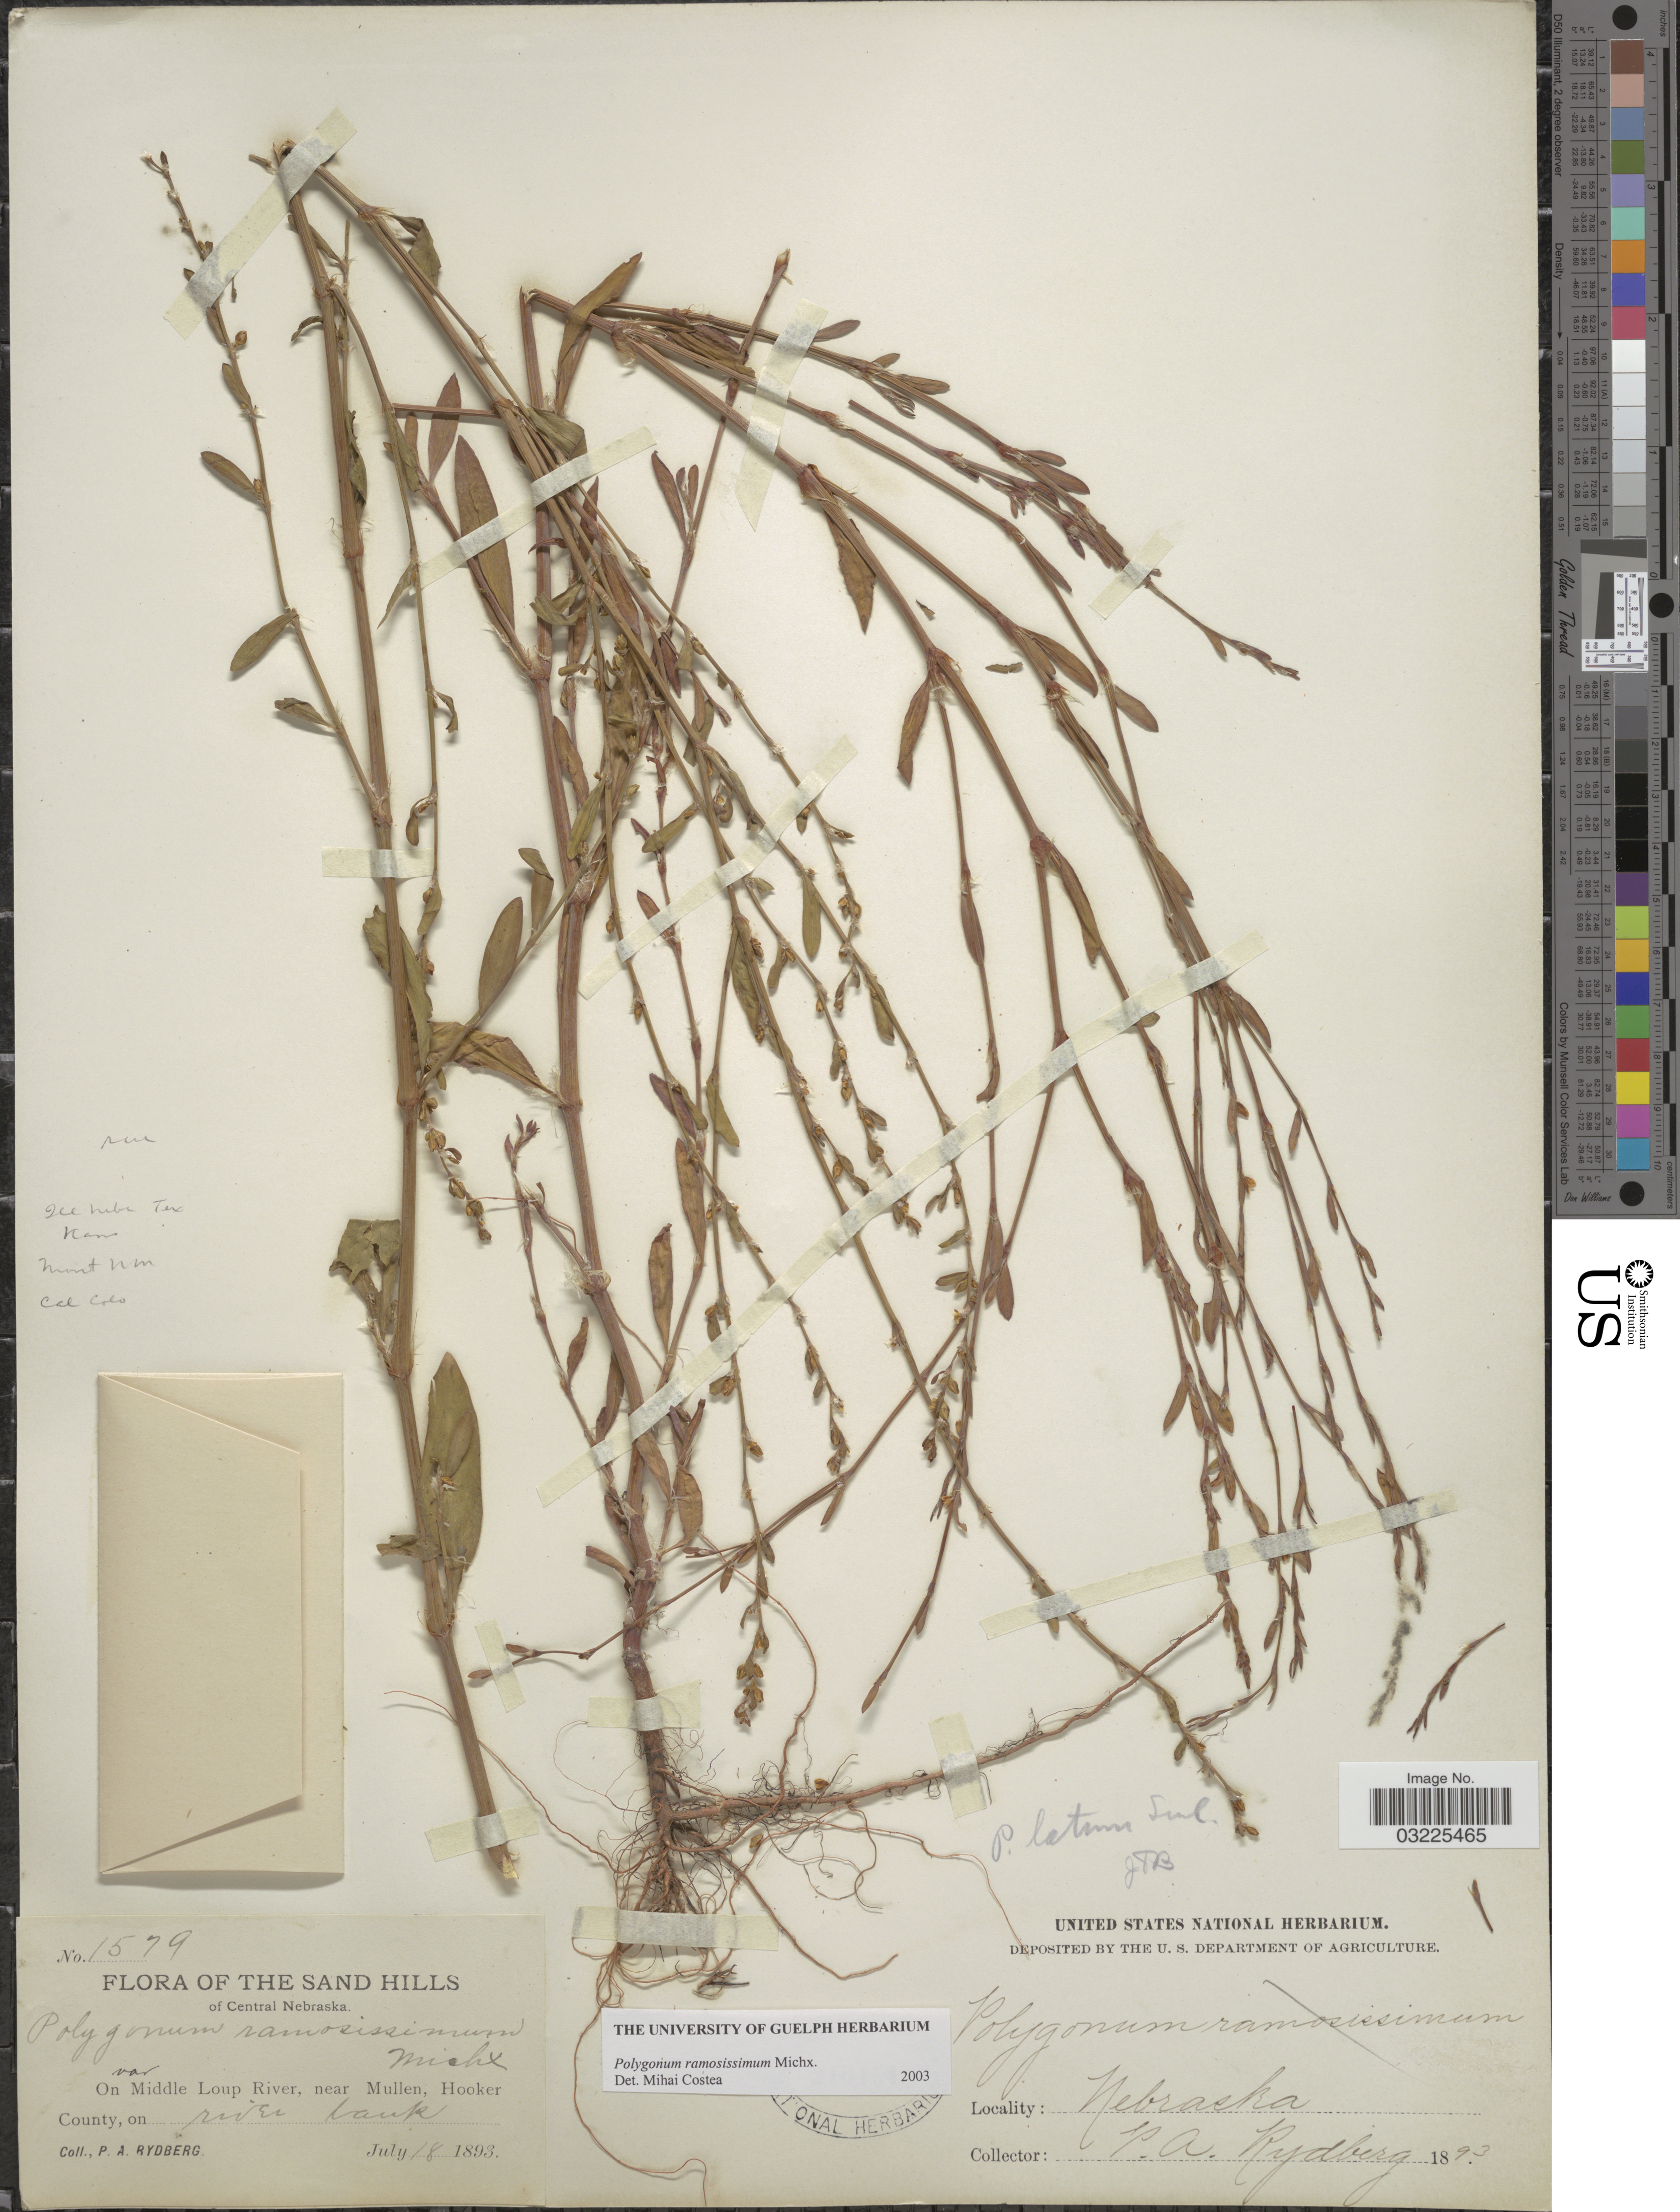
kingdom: Plantae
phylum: Tracheophyta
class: Magnoliopsida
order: Caryophyllales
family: Polygonaceae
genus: Polygonum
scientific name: Polygonum ramosissimum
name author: Michx.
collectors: P. A. Rydberg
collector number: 1579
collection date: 1893-07-18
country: United States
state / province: Nebraska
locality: The Sand Hills of Central Nebraska. On Middle Loup River, near Mullen, Hooker County.